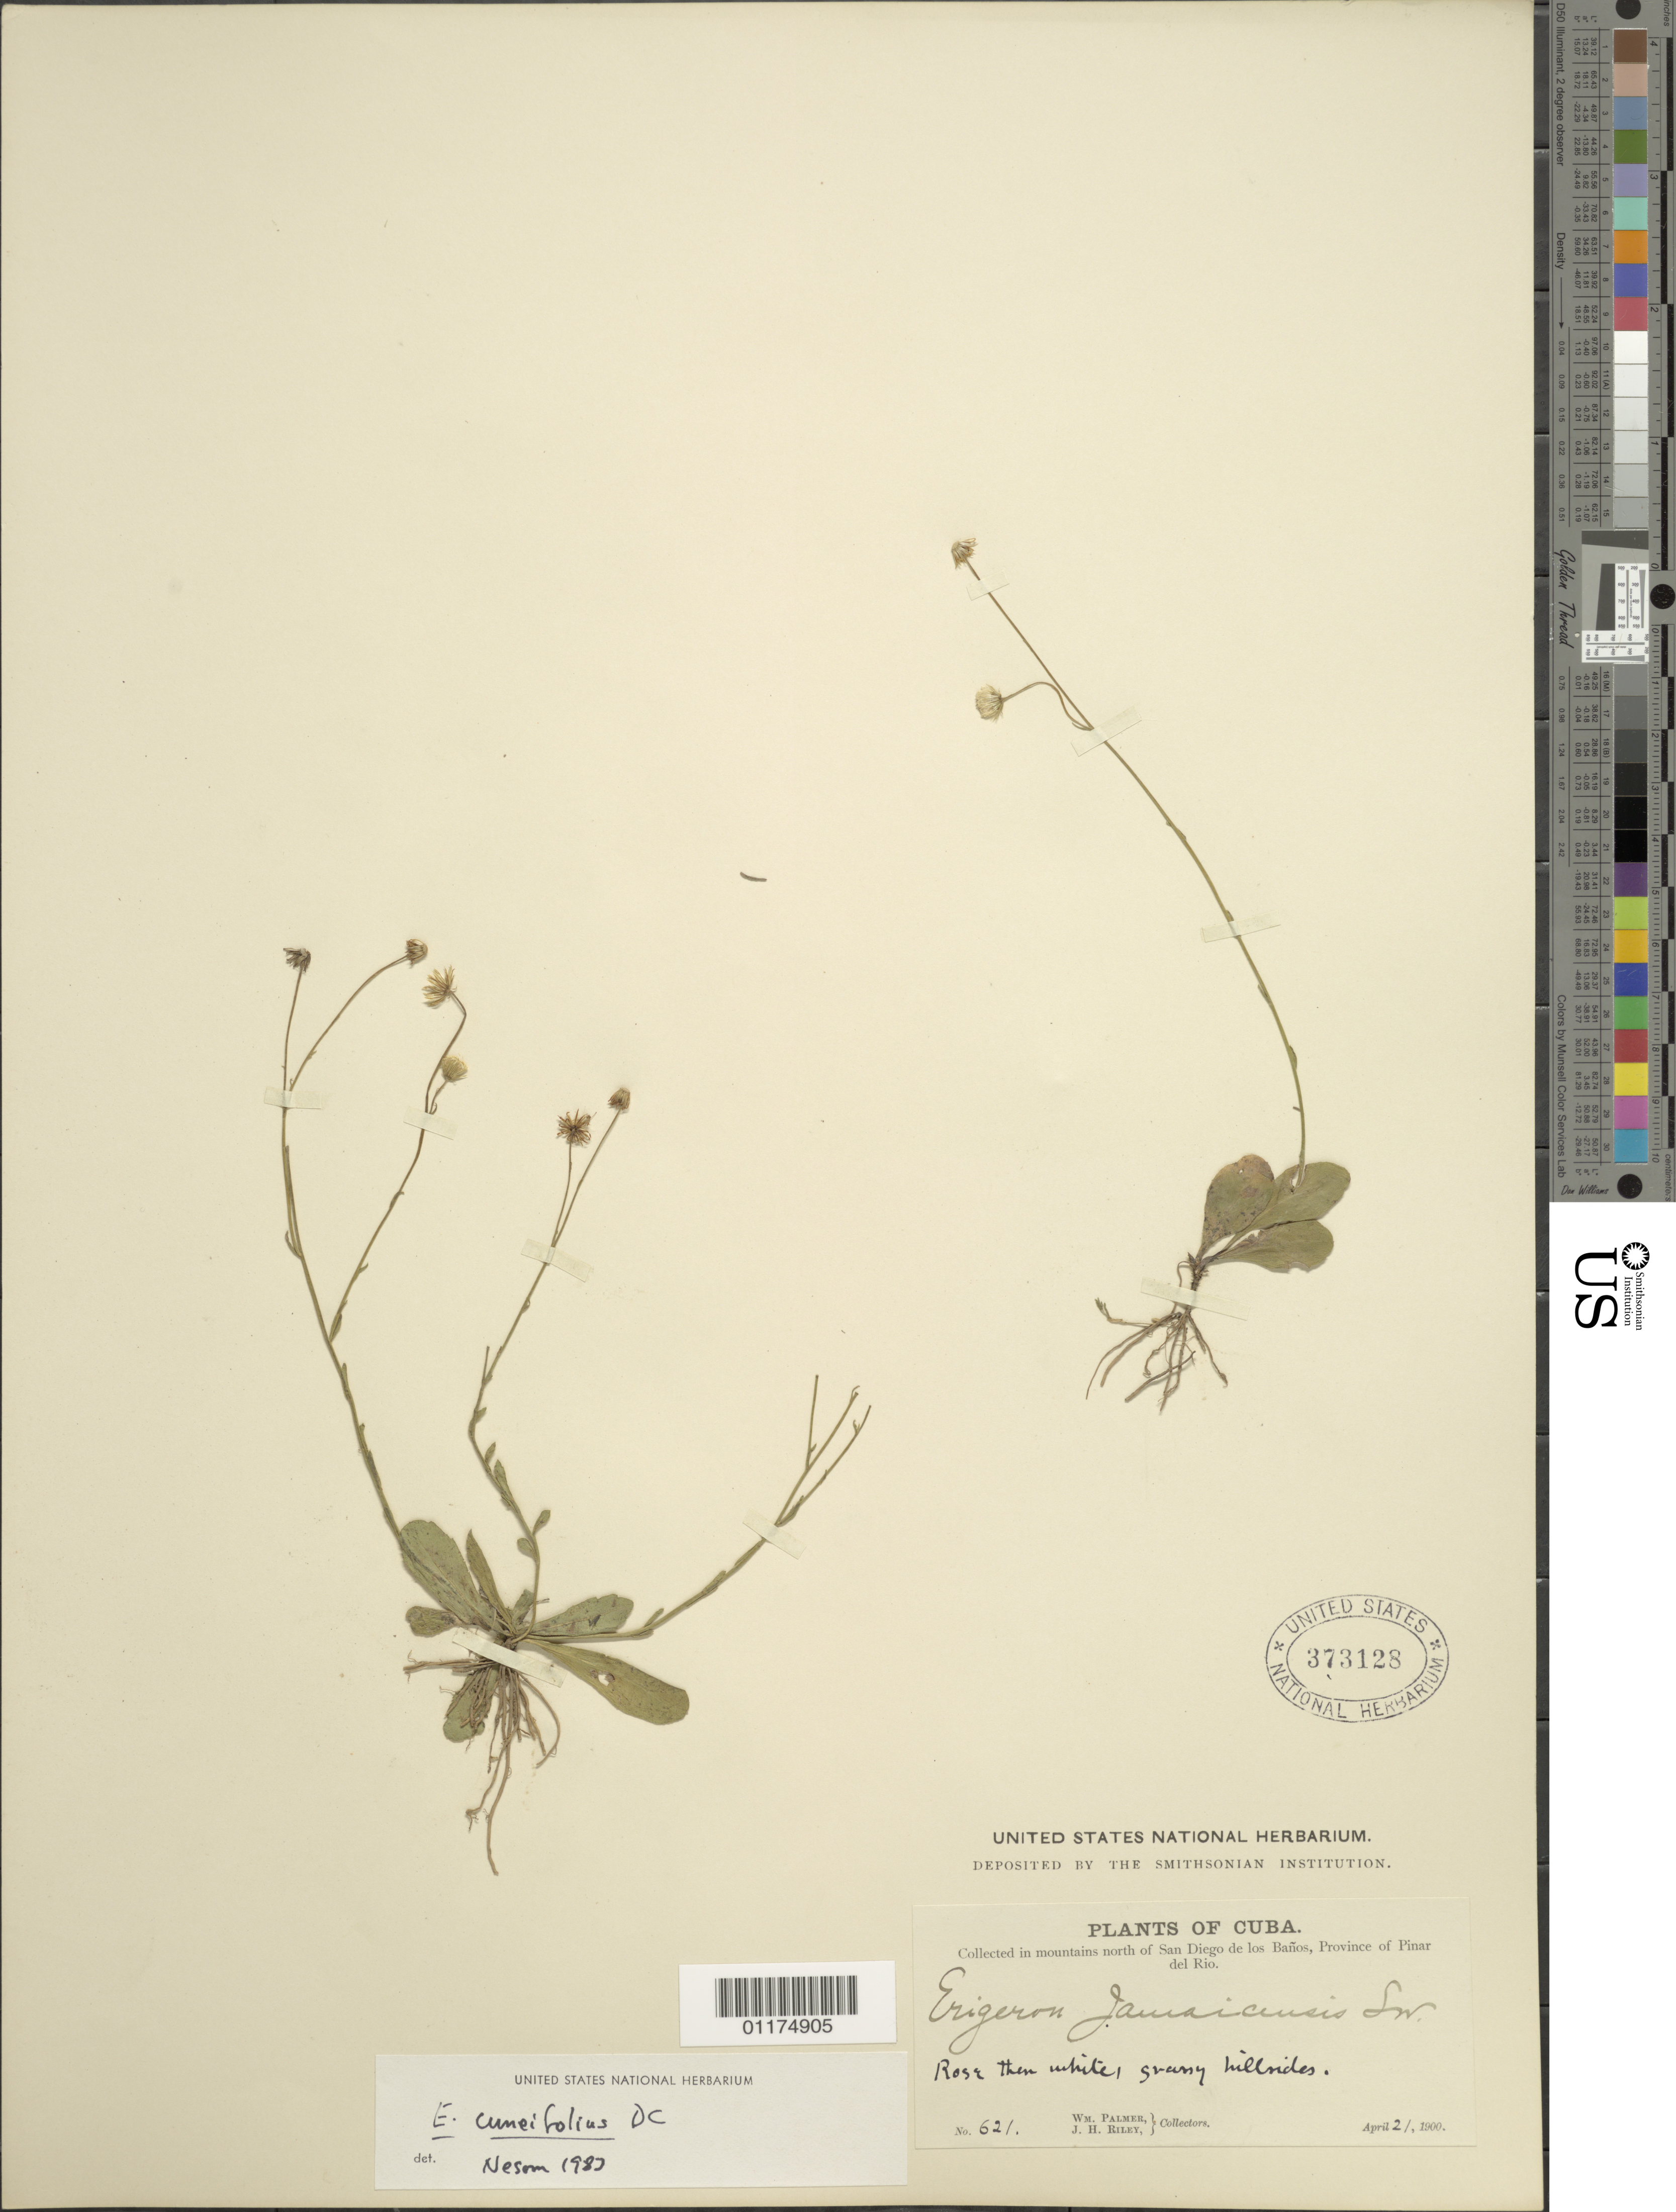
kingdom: Plantae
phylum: Tracheophyta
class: Magnoliopsida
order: Asterales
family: Asteraceae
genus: Erigeron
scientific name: Erigeron cuneifolius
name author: DC.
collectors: W. Palmer & J. H. Riley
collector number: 621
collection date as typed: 21 Apr 1900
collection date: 1900-04-21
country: Cuba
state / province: Pinar del Rio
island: Cuba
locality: mountains north of San Diego de los Banos,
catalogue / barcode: US 373128